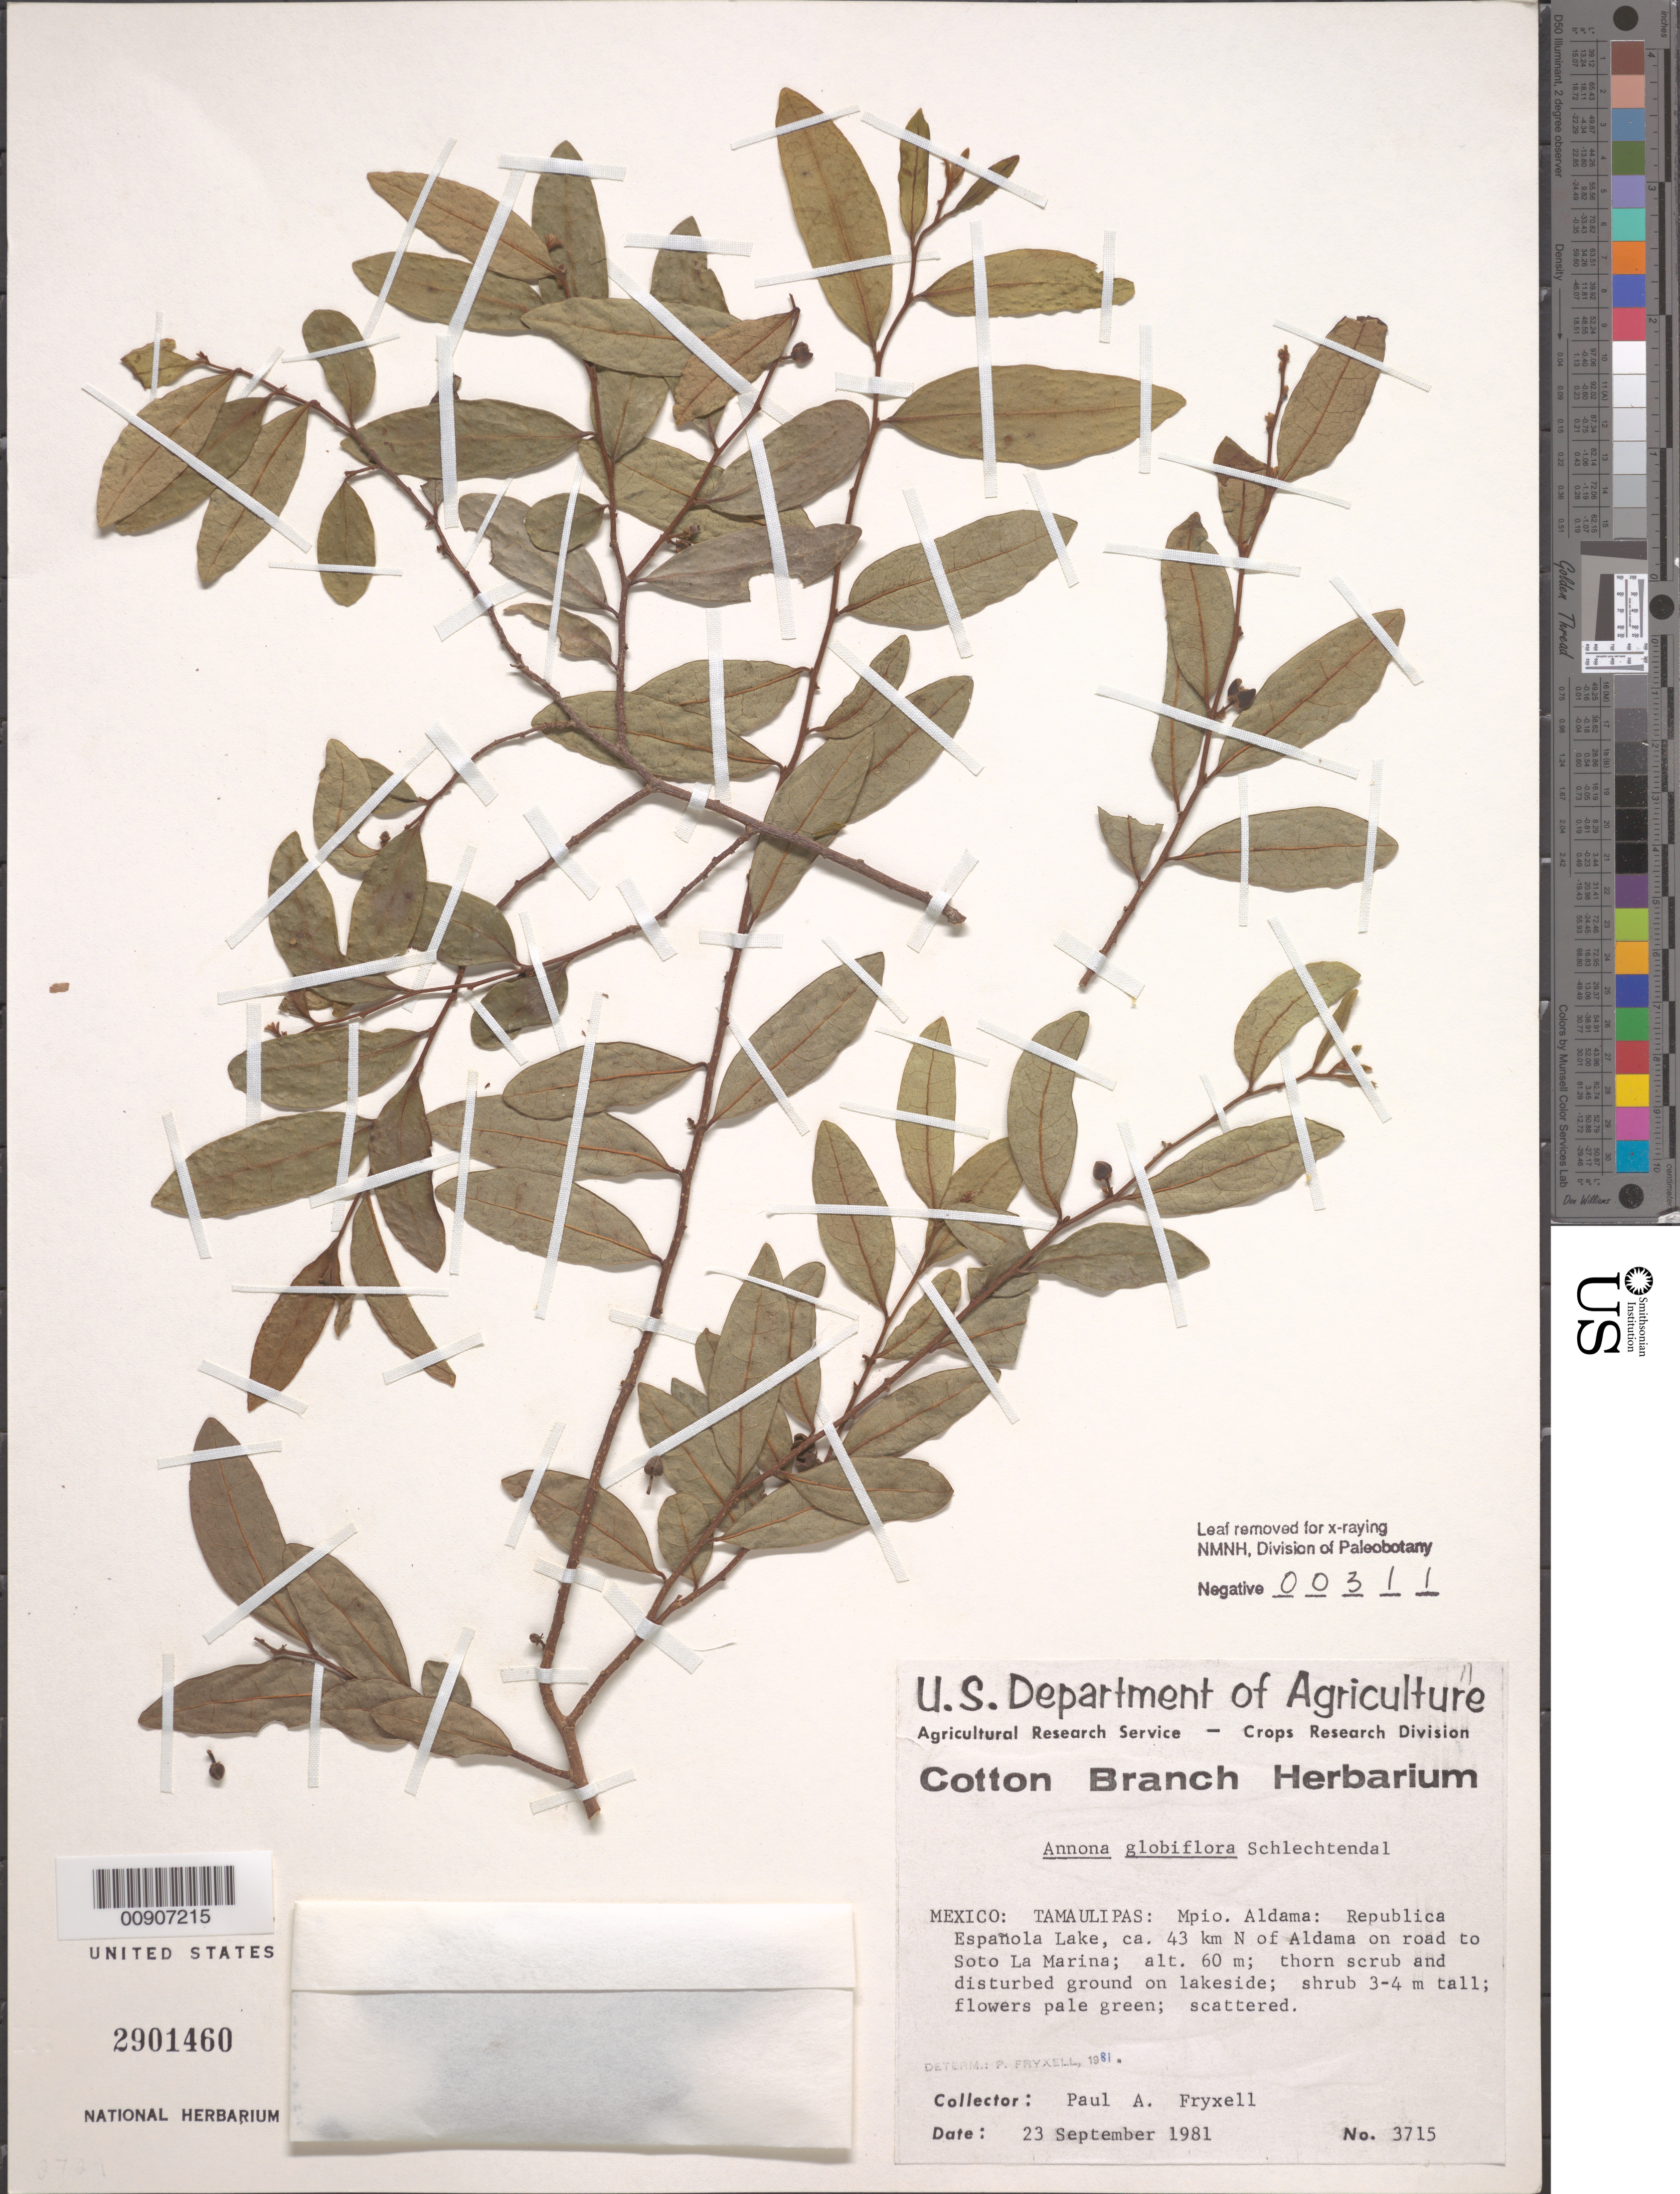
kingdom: Plantae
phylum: Tracheophyta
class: Magnoliopsida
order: Magnoliales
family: Annonaceae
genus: Annona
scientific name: Annona globiflora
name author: Schltdl.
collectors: P. A. Fryxell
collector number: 3715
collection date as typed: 23 Sep 1981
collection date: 1981-09-23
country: Mexico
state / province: Tamaulipas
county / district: Aldama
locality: Tamaulipas: Mpio. Aldama: República Española Lake, ca. 43 km. N of Aldama on road to Soto La Marina.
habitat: Thorn scrub and disturbed ground on lakeside.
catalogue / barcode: US 2901460